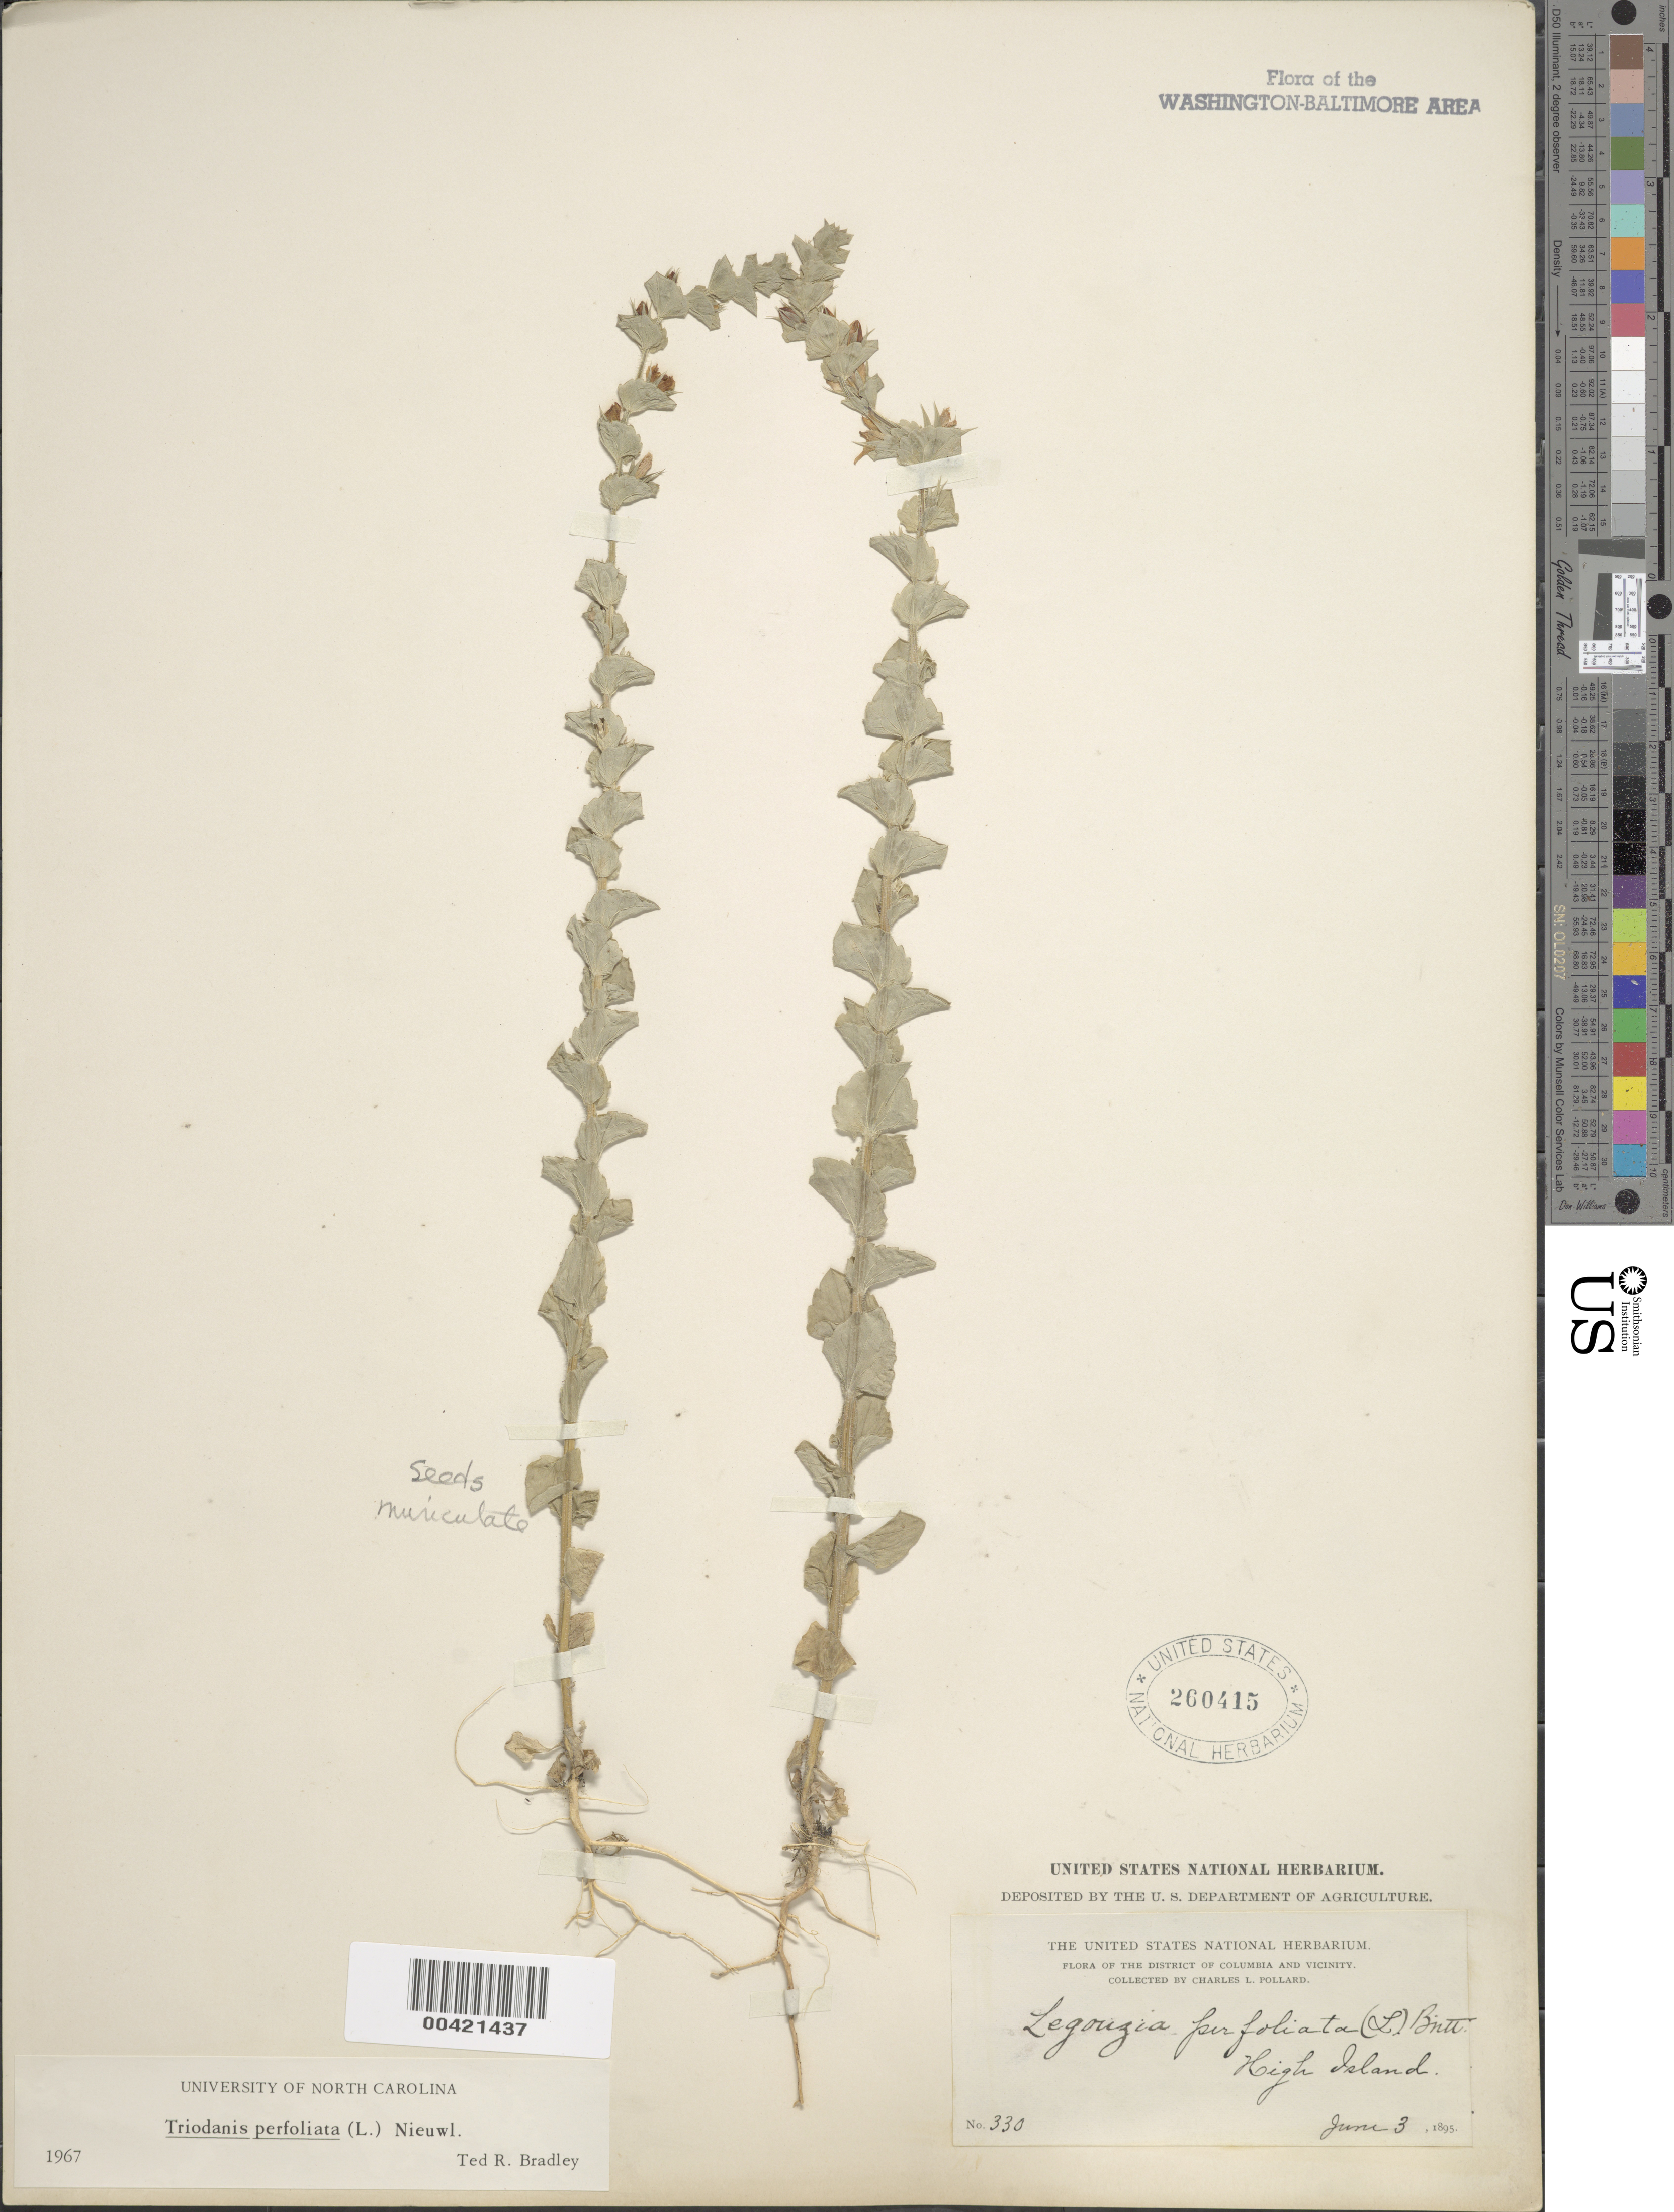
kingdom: Plantae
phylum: Tracheophyta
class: Magnoliopsida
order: Asterales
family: Campanulaceae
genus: Triodanis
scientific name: Triodanis perfoliata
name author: (L.) Nieuwl.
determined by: Bradley, T. R.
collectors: C. L. Pollard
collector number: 330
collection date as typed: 03 Jun 1895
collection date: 1895-06-03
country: United States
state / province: Maryland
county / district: Montgomery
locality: High Island C. & O. Canal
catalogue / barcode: US 260415